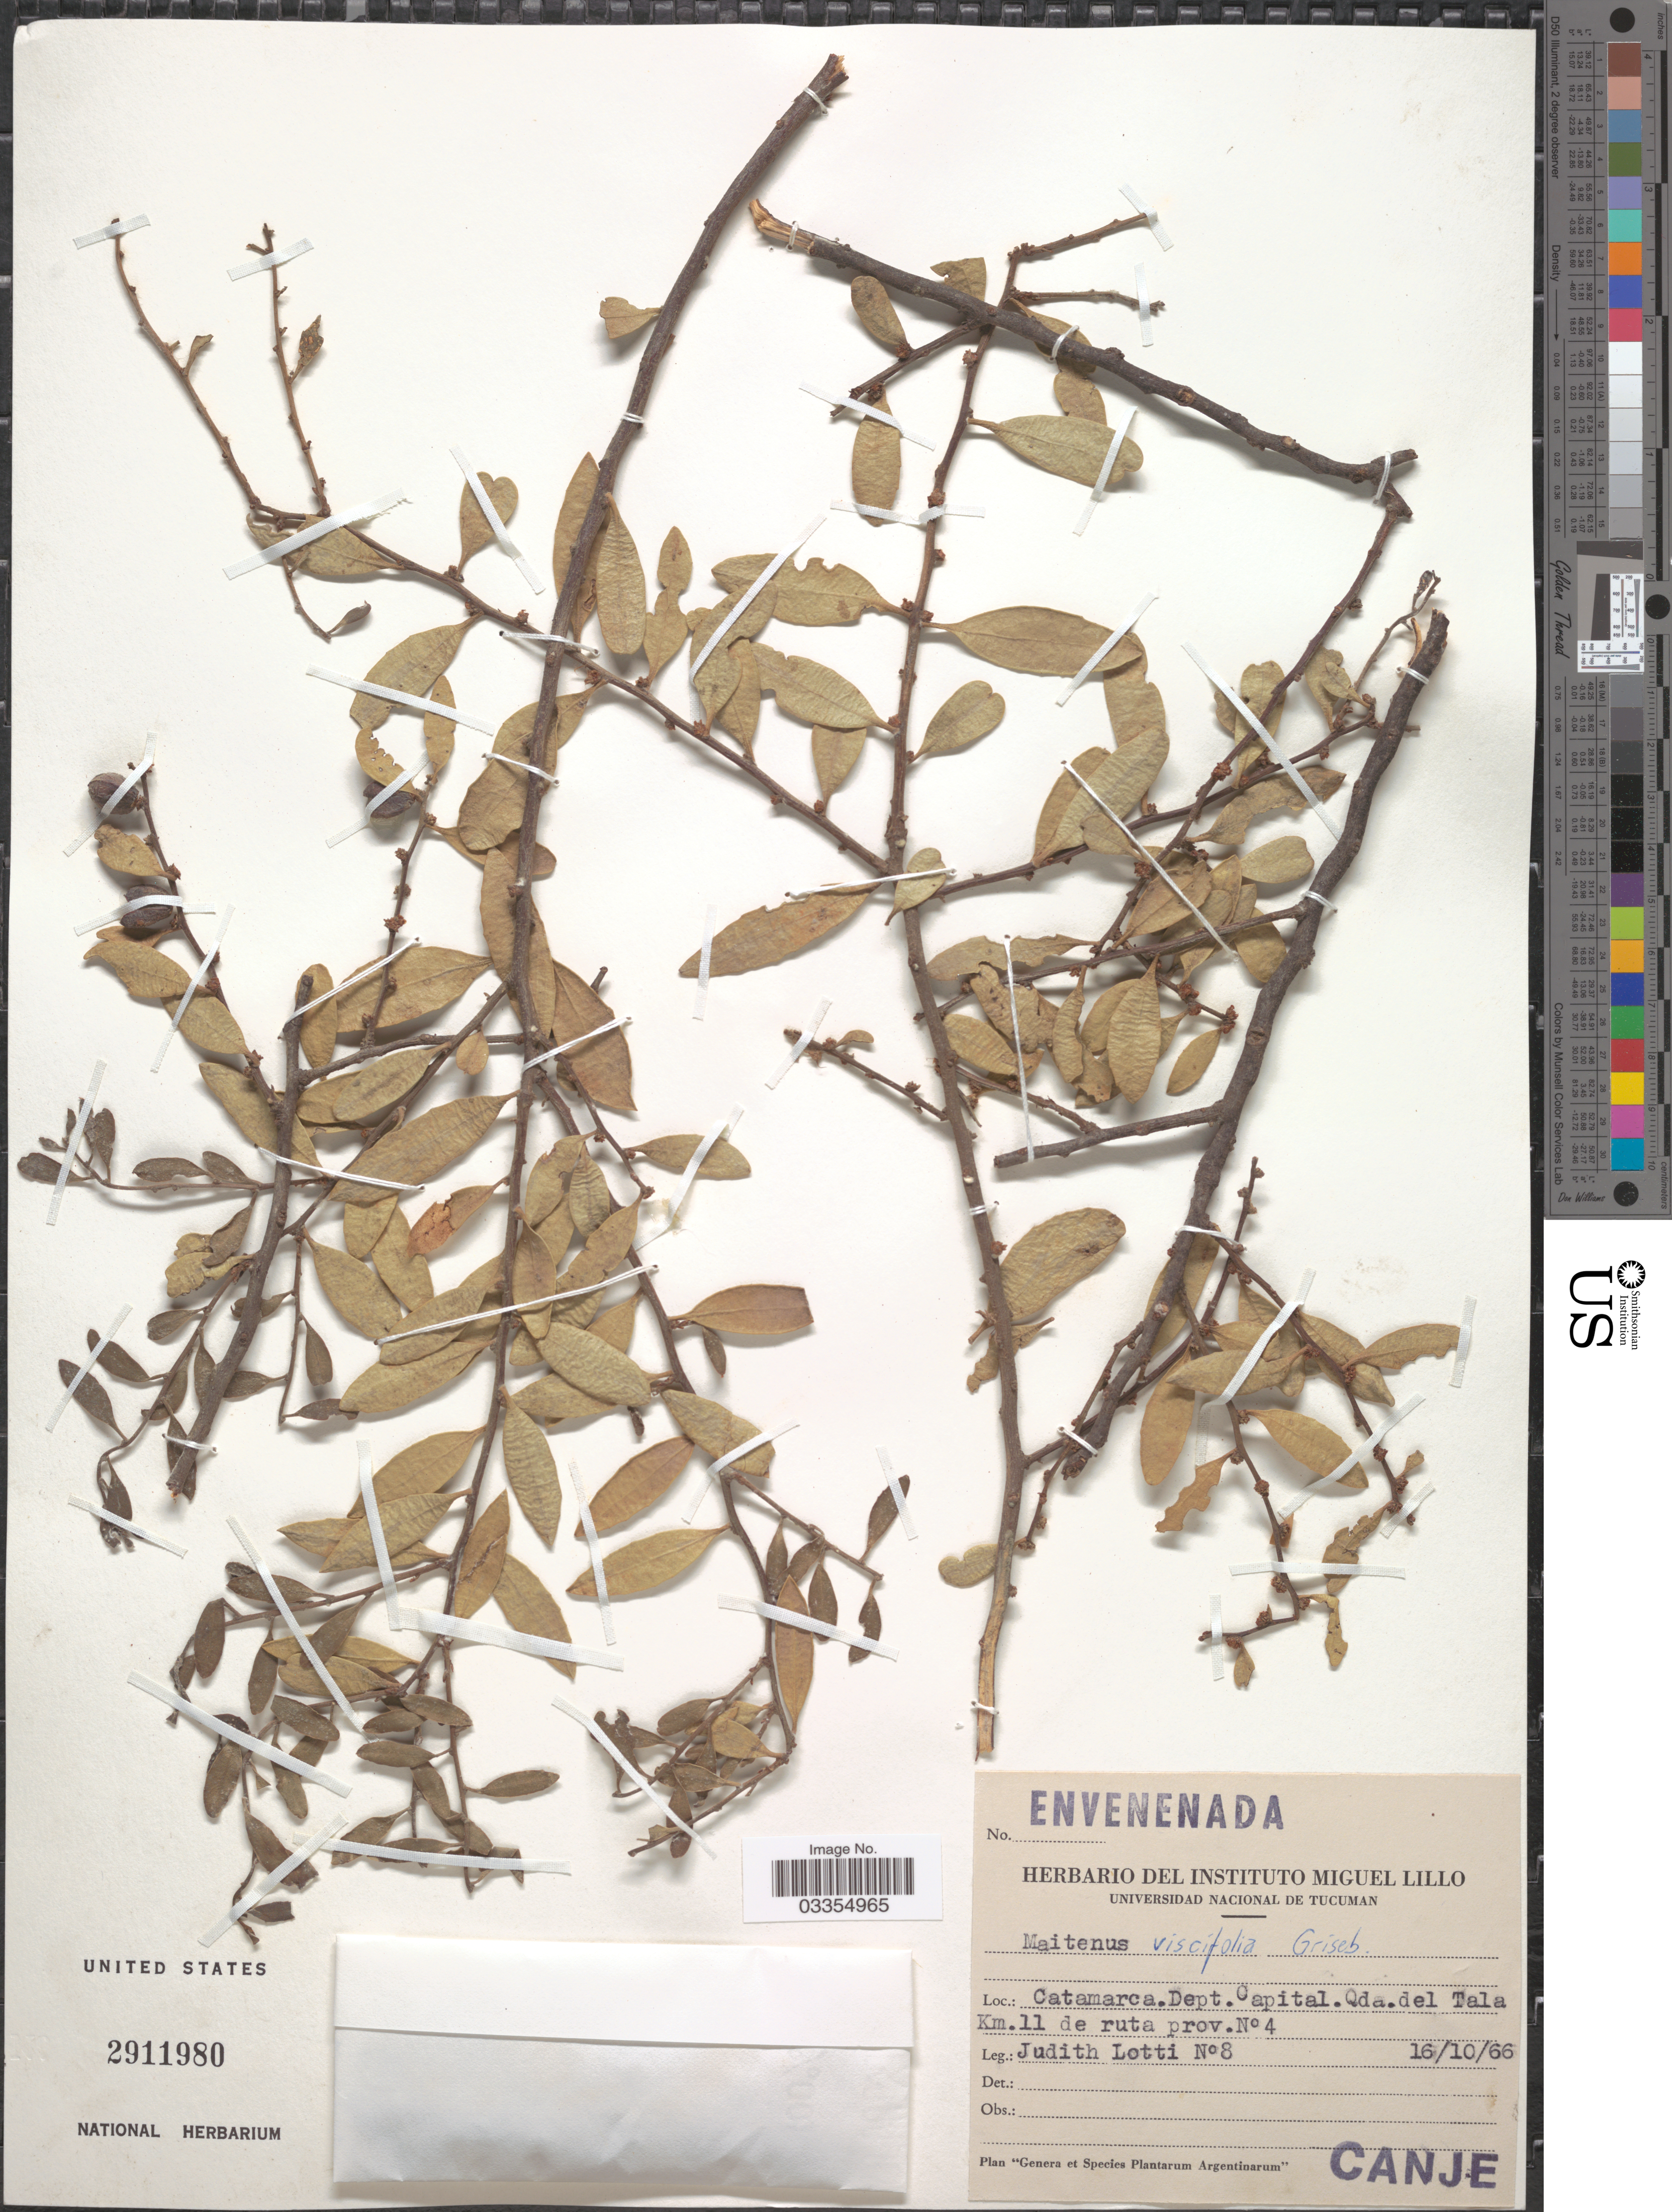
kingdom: Plantae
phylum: Tracheophyta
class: Magnoliopsida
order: Celastrales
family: Celastraceae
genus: Tricerma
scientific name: Tricerma viscifolium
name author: (Griseb.) Lundell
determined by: Strong, Mark T., (BOT), Smithsonian Institution - National Museum of Natural History (UNITED STATES)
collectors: J. Lotti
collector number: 8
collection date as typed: Transcribed d/m/y: 16/10/66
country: Argentina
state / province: Catamarca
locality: Envenada. [unsure placement] Catamarca. Dept. Capital. Qda. del Tala Km.11 de ruta prov. No 4. Canje. [unsure placement]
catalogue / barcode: US 2911980